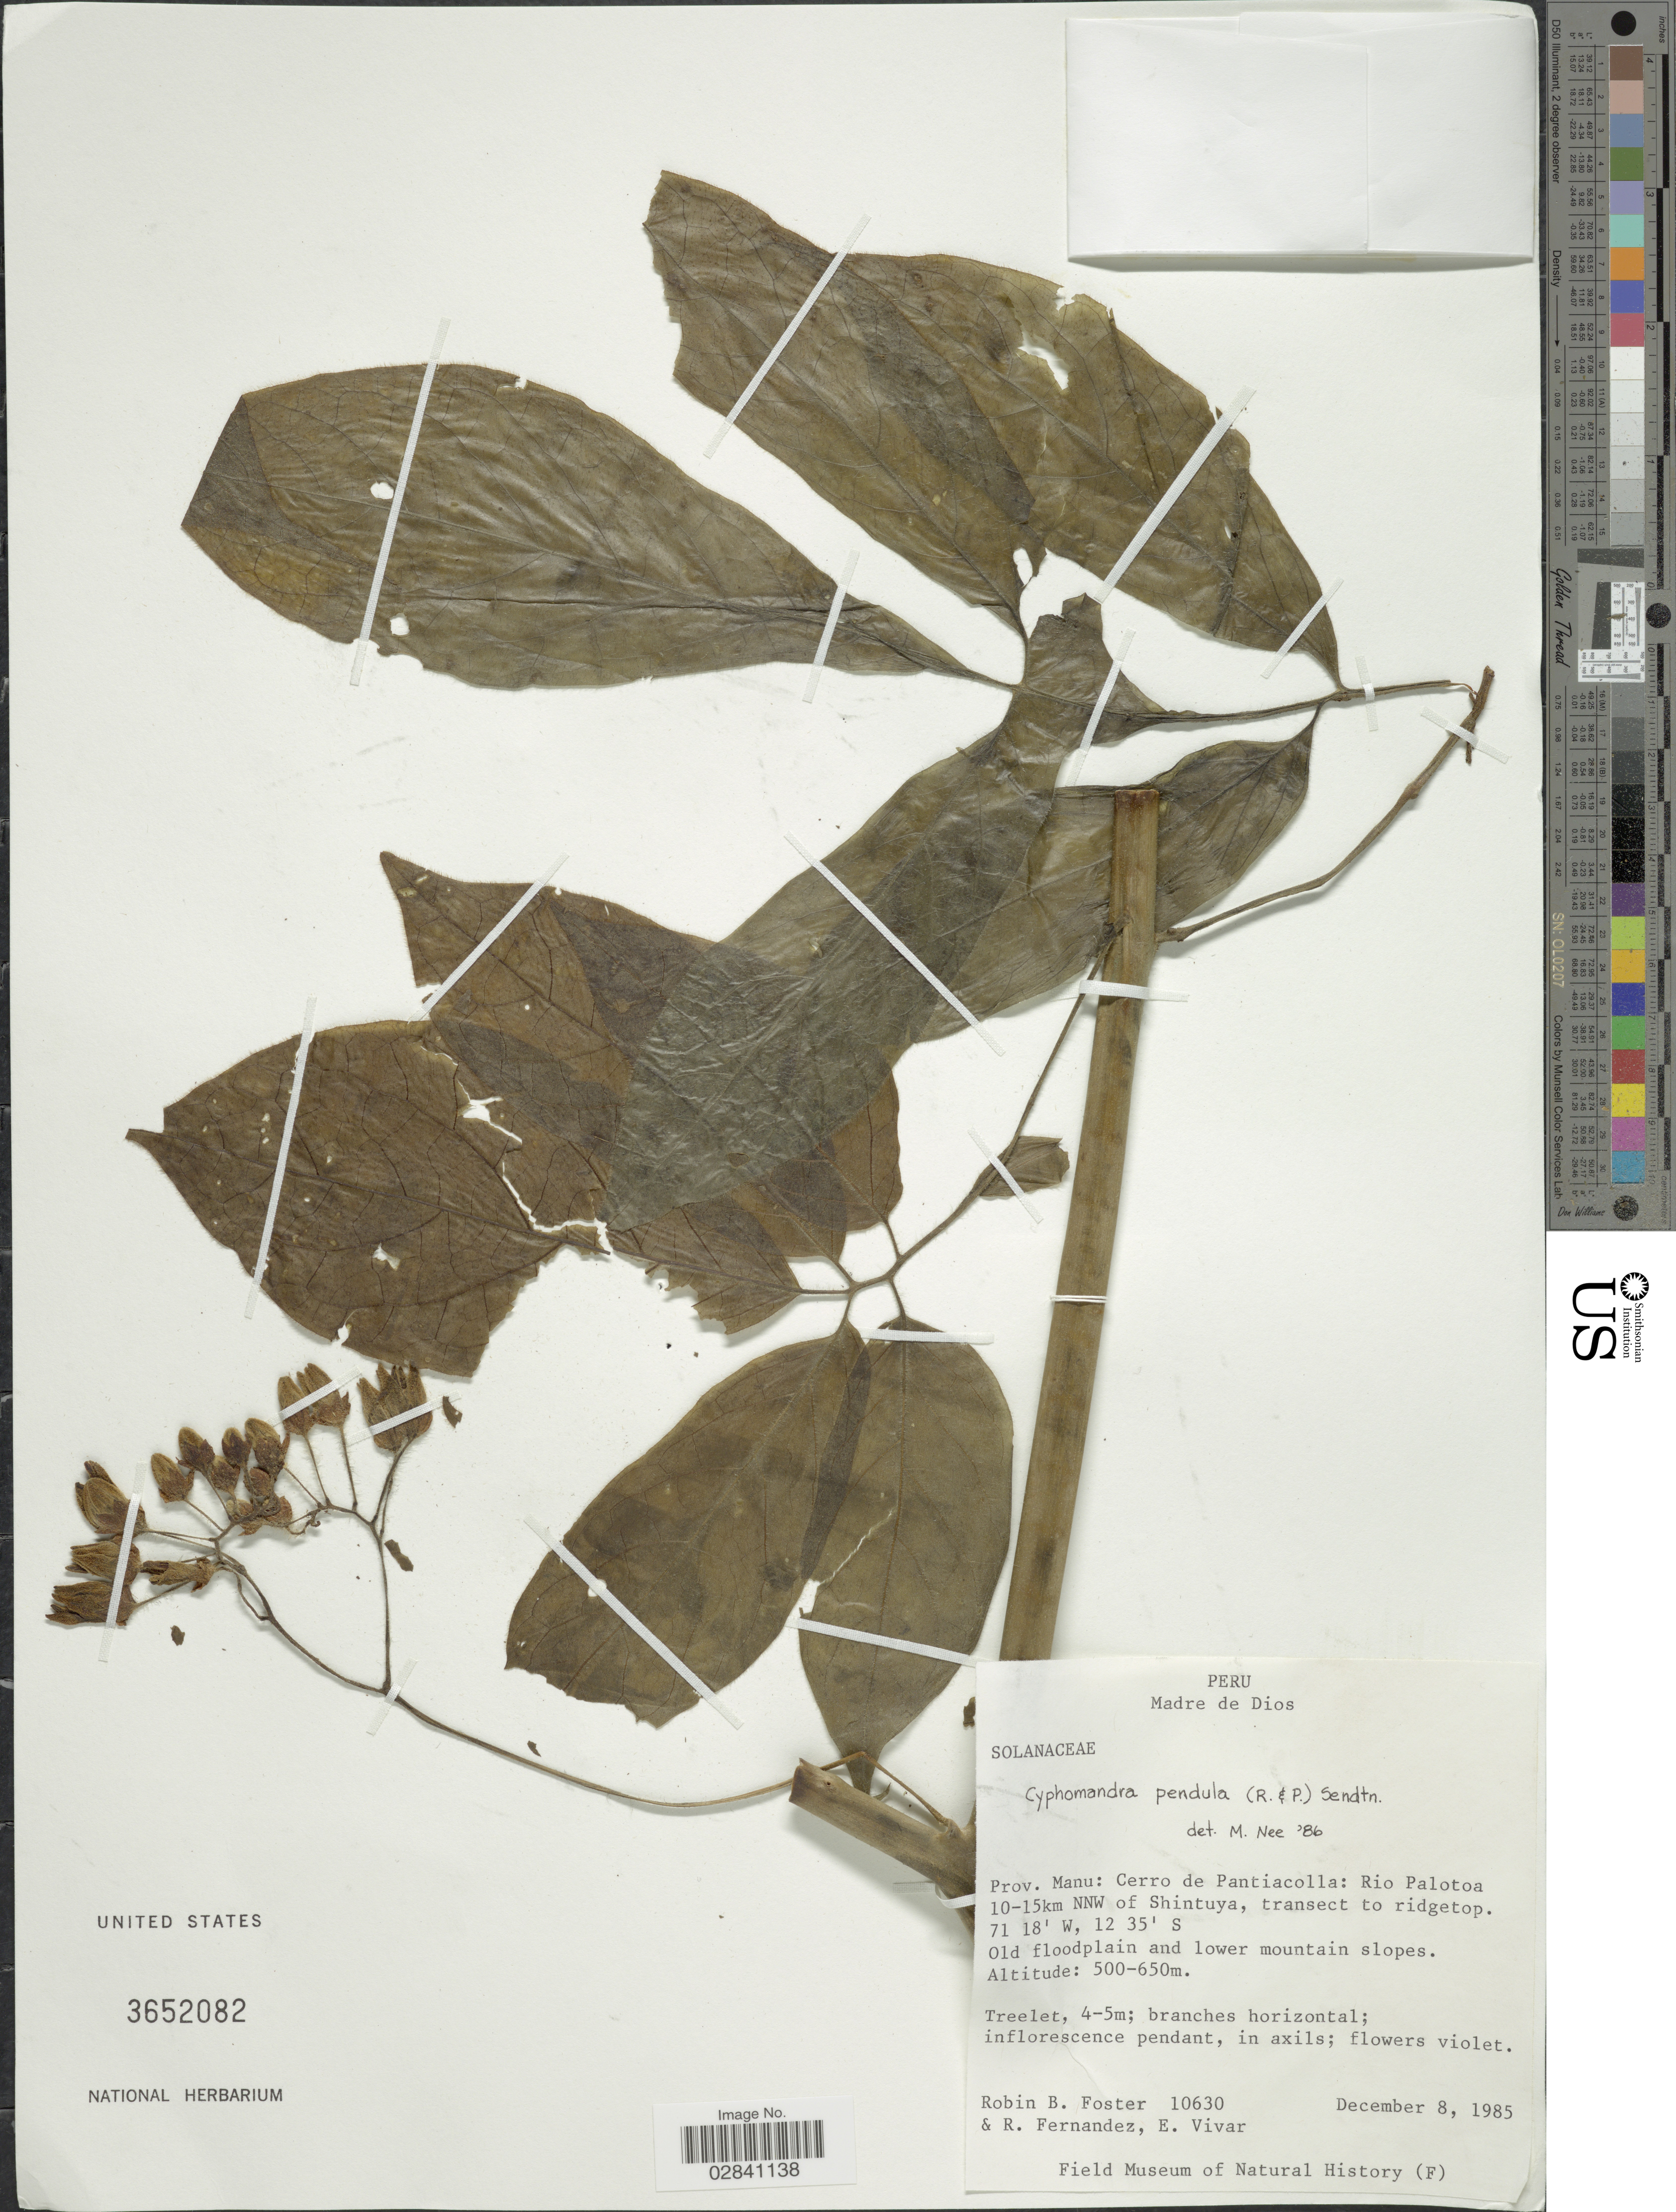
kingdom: Plantae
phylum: Tracheophyta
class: Magnoliopsida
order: Solanales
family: Solanaceae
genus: Cyphomandra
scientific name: Cyphomandra pendula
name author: (Ruiz & Pav.) Sendtn.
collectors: R. B. Foster, R. Fernandez & E. Vivar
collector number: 10630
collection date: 1985-12-08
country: Peru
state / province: Madre de Dios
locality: Prov. Manu: Cerro de Pantiacolla: Rio Palotoa 10-15km NNW of Shintuya, transect to ridgetop.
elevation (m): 500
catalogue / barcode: US 3652082